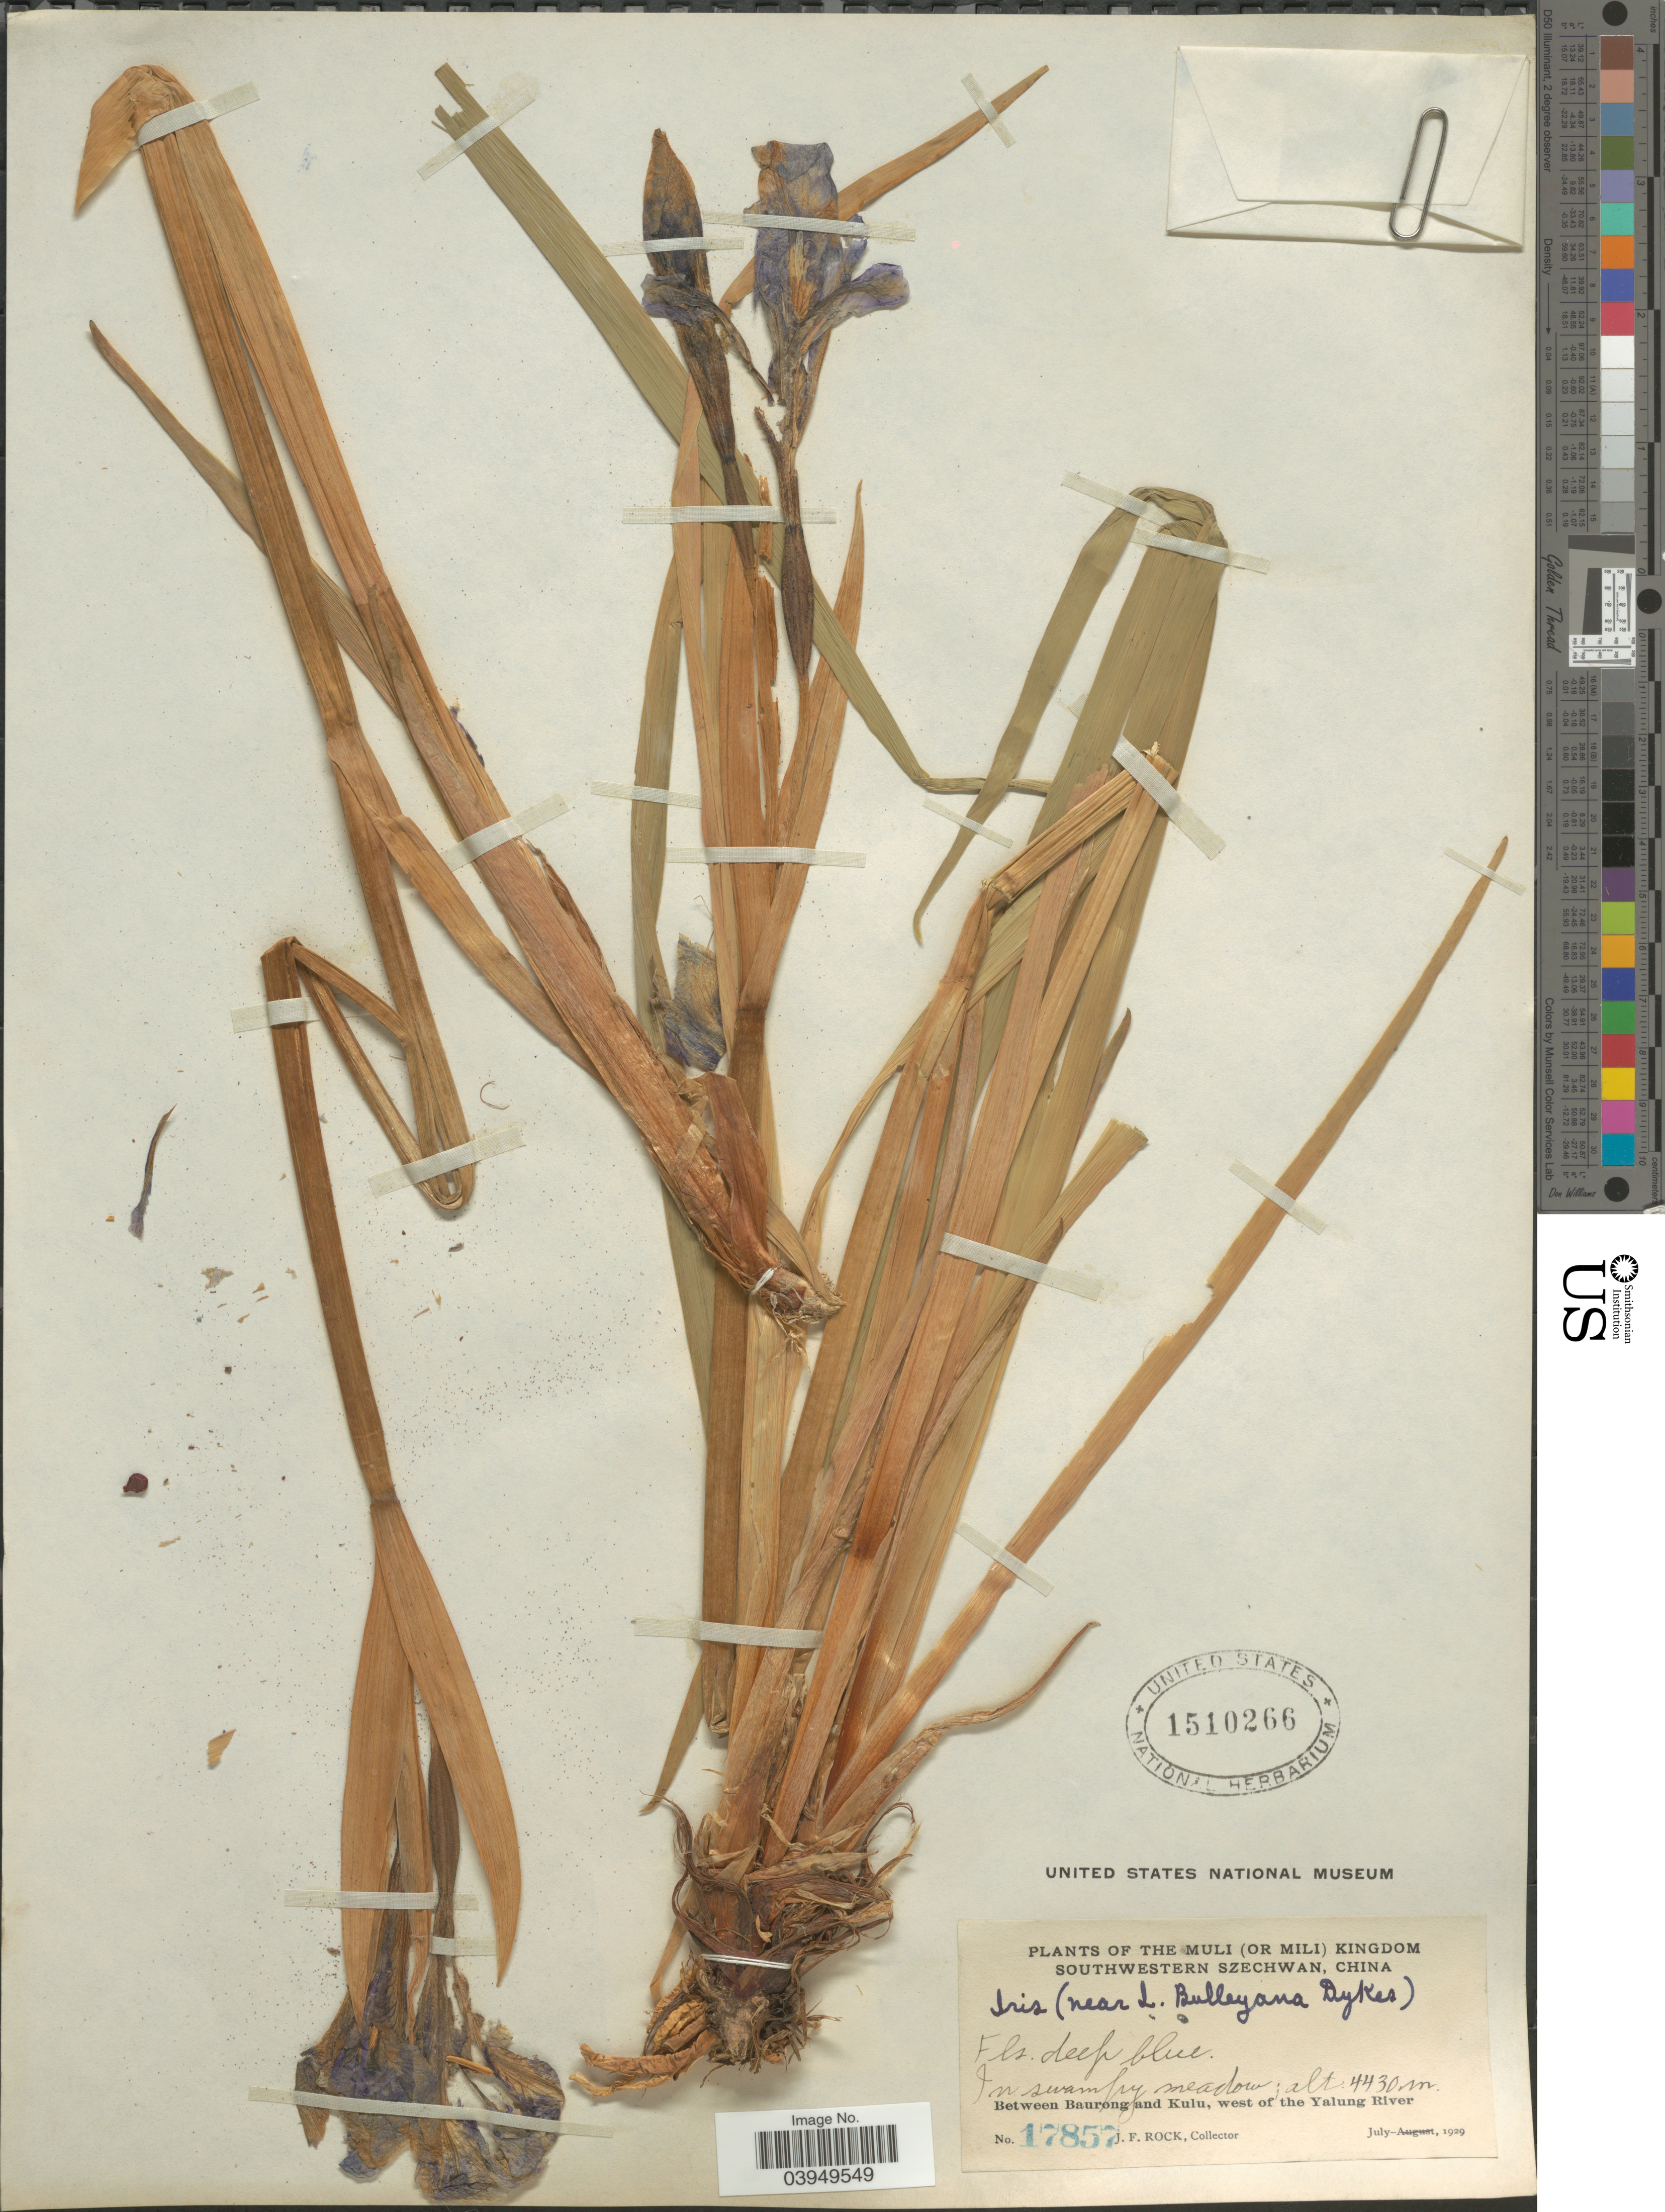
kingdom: Plantae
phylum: Tracheophyta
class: Liliopsida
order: Asparagales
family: Iridaceae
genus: Iris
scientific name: Iris bulleyana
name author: Dykes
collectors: J. Rock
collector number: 17857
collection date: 1929-07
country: China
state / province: Sichuan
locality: Muli (or Mili) Kingdom, Southwestern Szechwan. Between Baurong and Kulu, west of the Yalung River.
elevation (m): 4430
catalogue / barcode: US 1510266